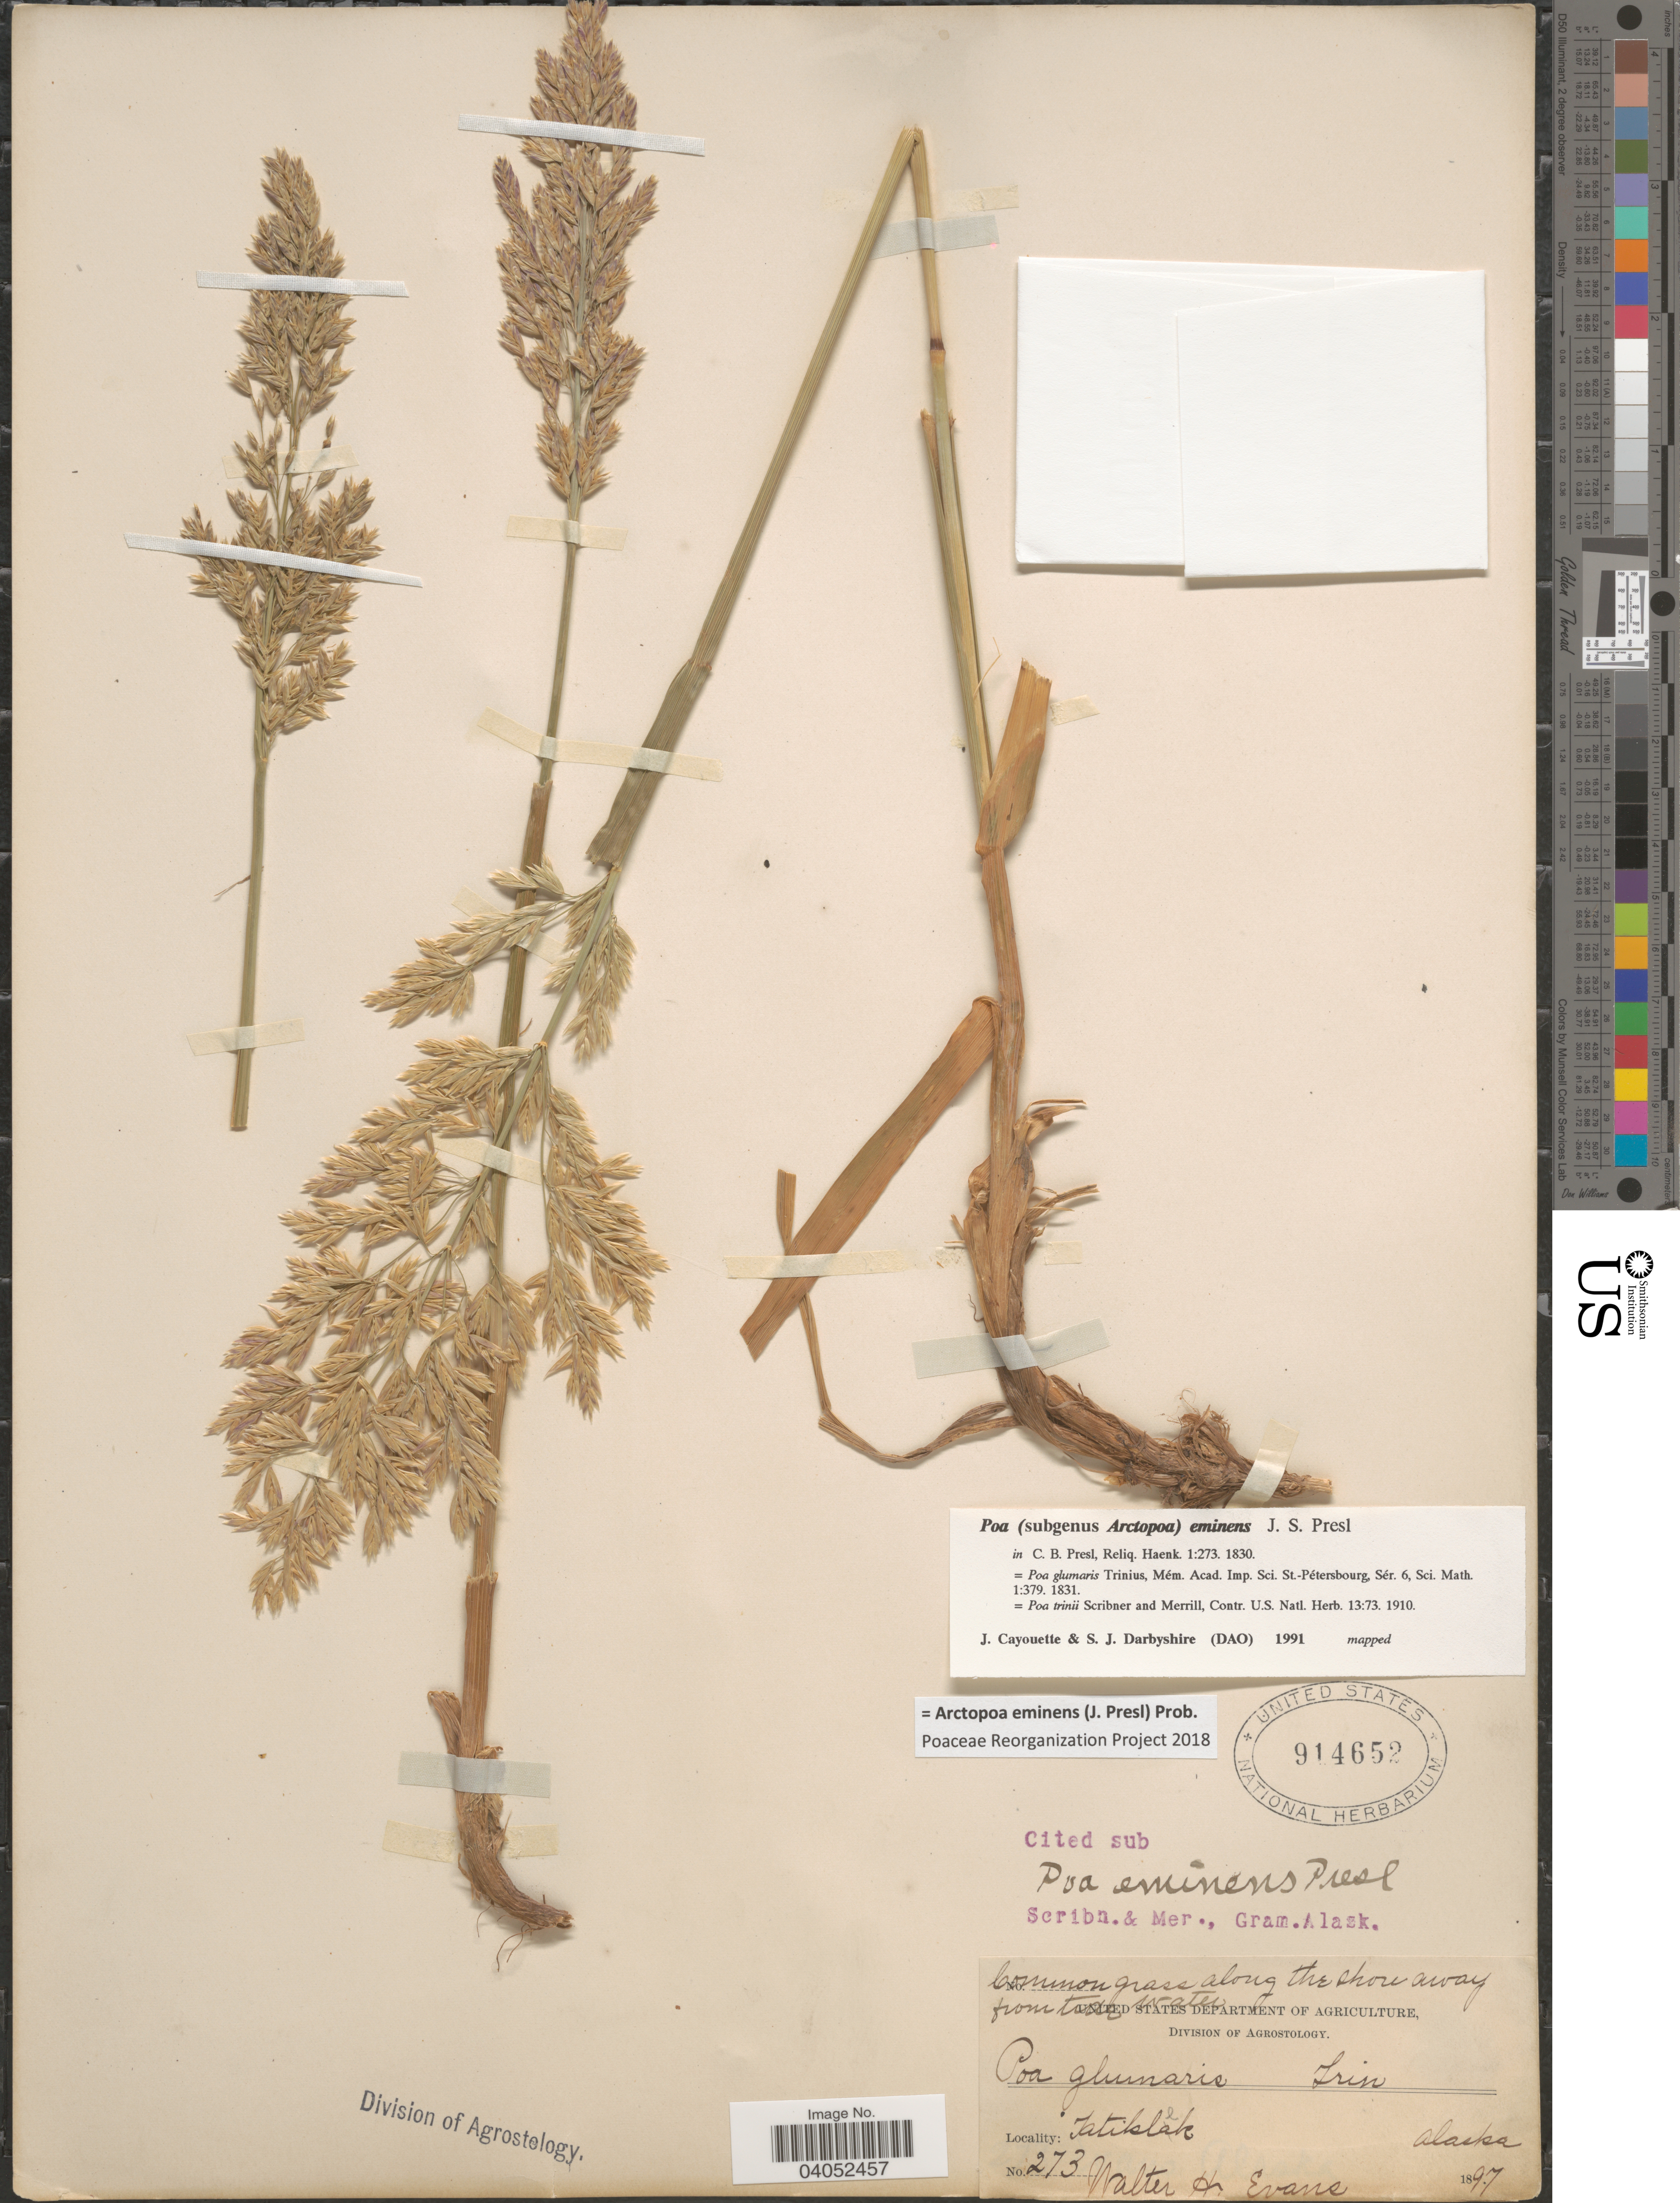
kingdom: Plantae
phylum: Tracheophyta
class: Liliopsida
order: Poales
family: Poaceae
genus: Arctopoa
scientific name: Arctopoa eminens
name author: (J. Presl) Prob.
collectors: W. H. Evans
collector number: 273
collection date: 1897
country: United States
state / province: Alaska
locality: Grass along the shore away from tide water. Tatitlek.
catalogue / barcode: US 914652